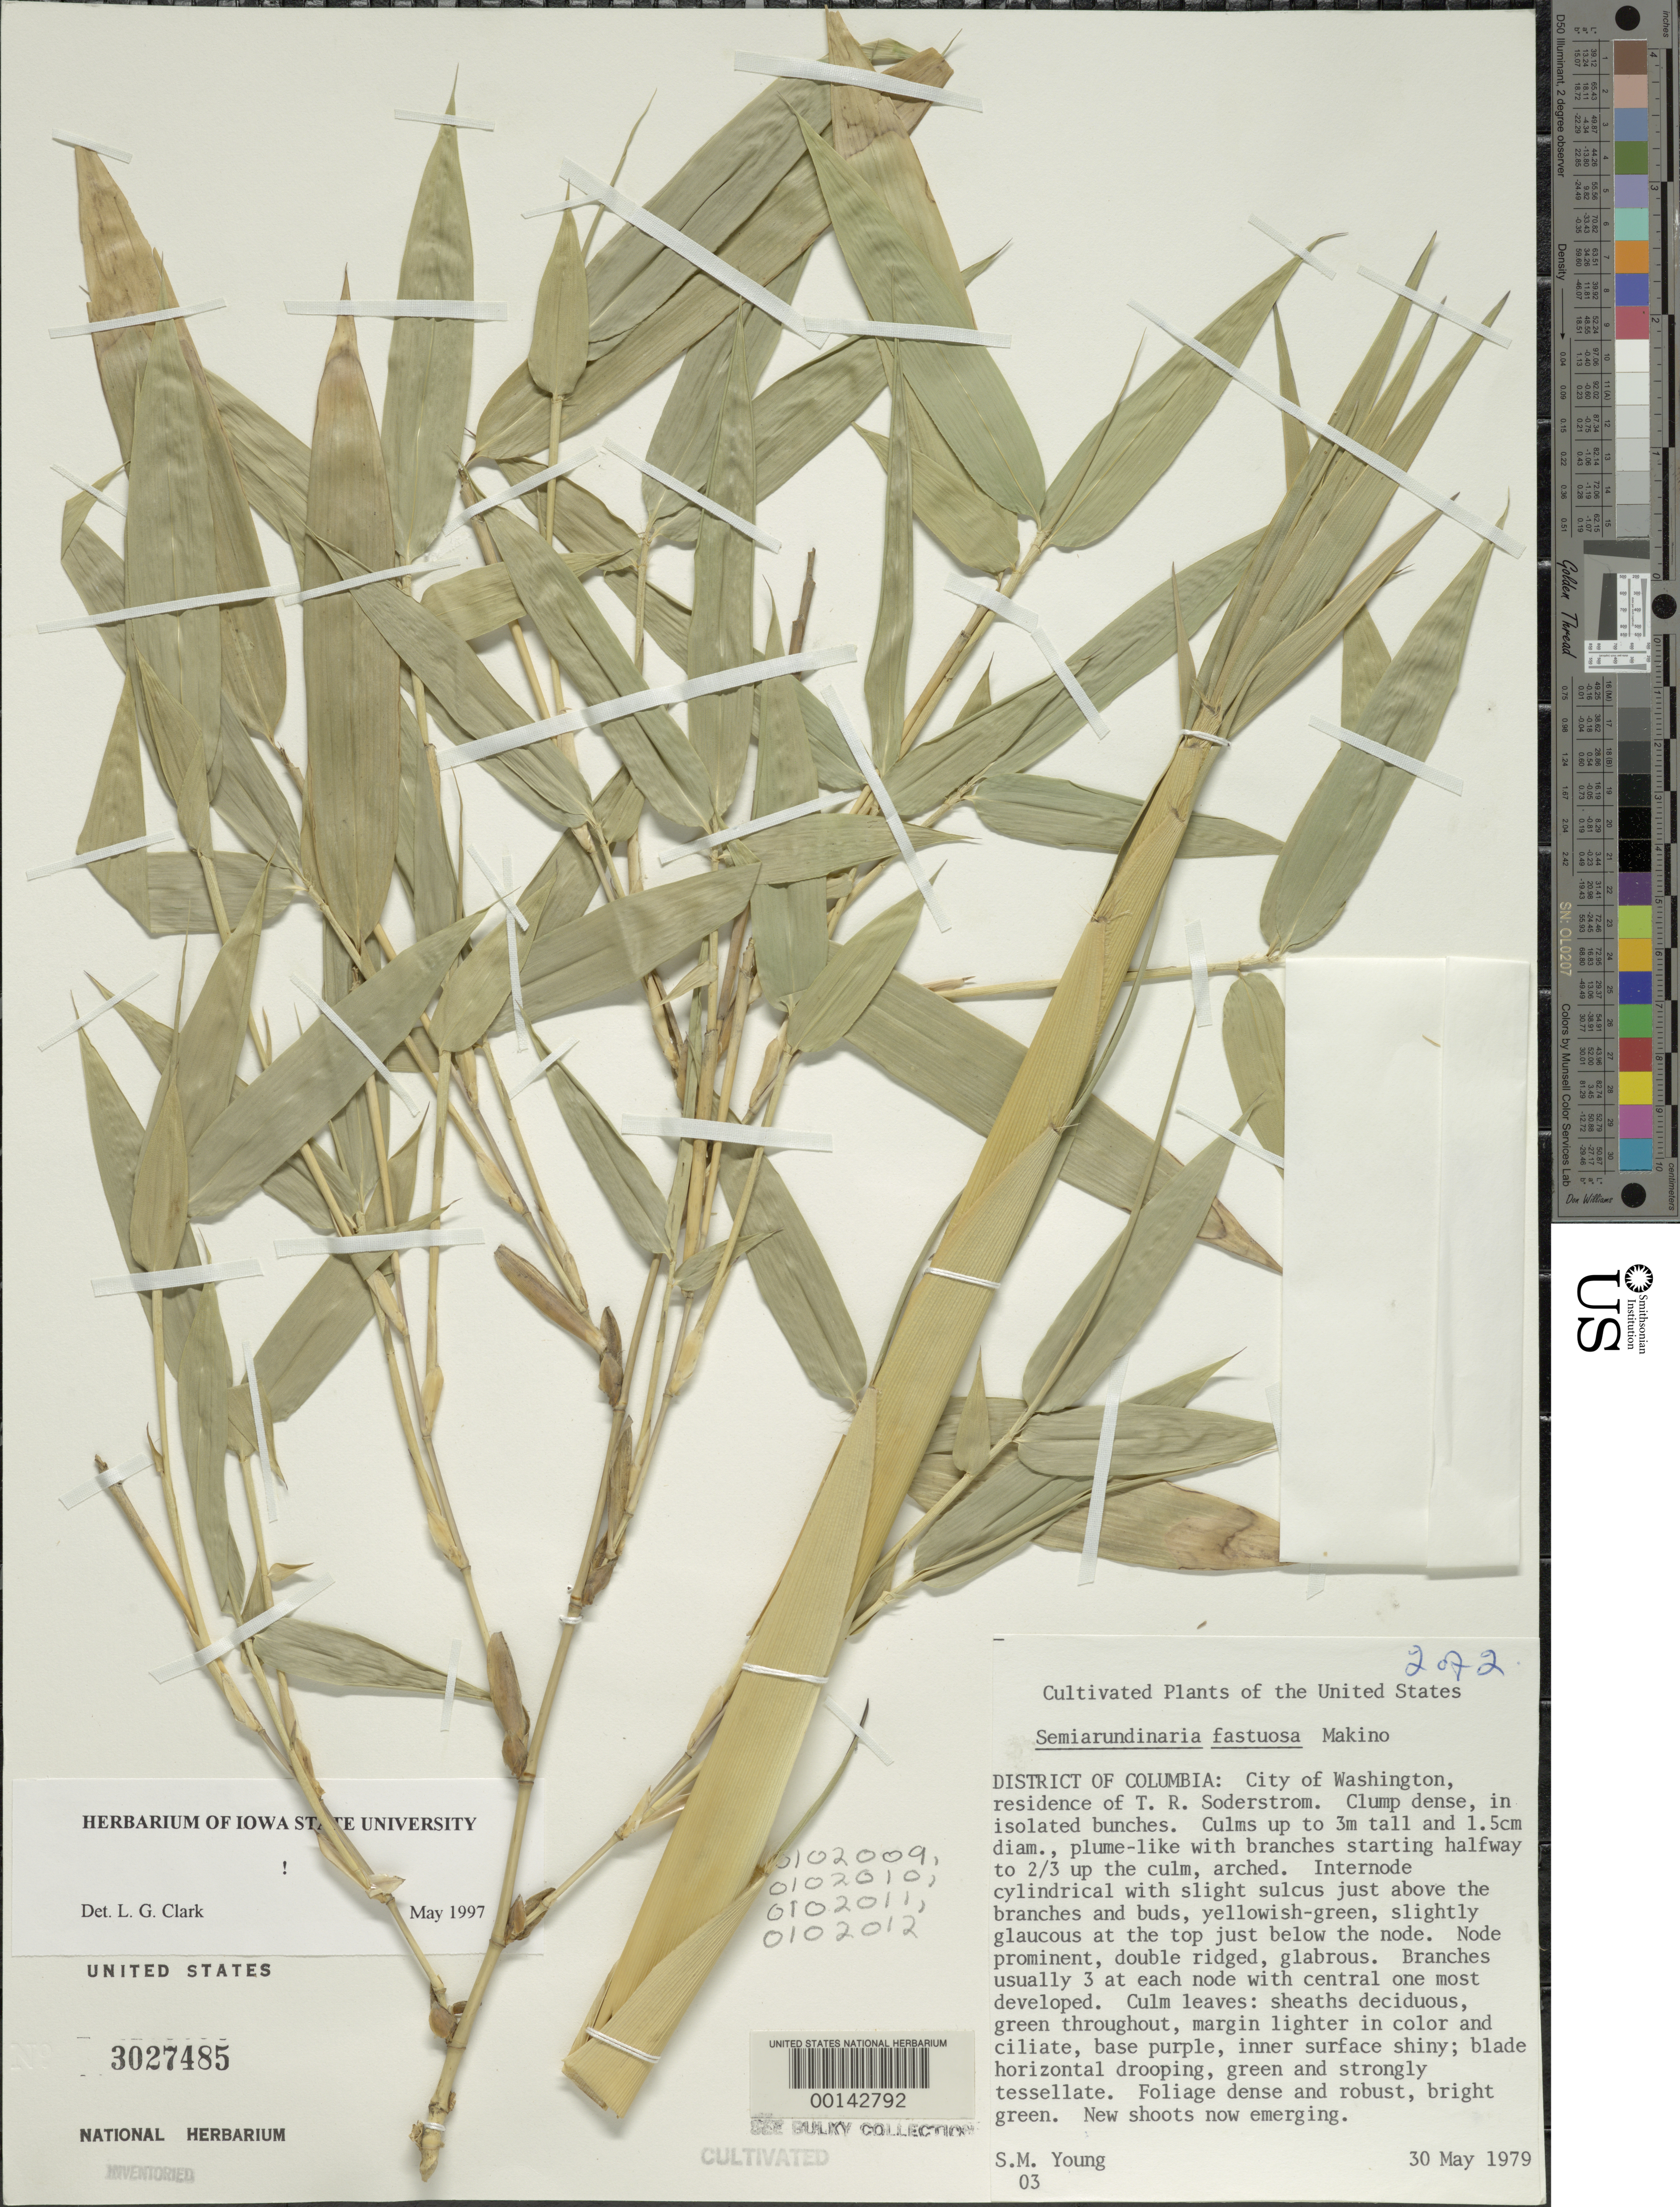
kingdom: Plantae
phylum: Tracheophyta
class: Liliopsida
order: Poales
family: Poaceae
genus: Semiarundinaria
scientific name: Semiarundinaria fastuosa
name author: Makino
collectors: S. Young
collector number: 03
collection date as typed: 30 May 1979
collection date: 1979-05-30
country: United States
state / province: District of Columbia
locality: Washington, trs residence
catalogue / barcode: US 3027485